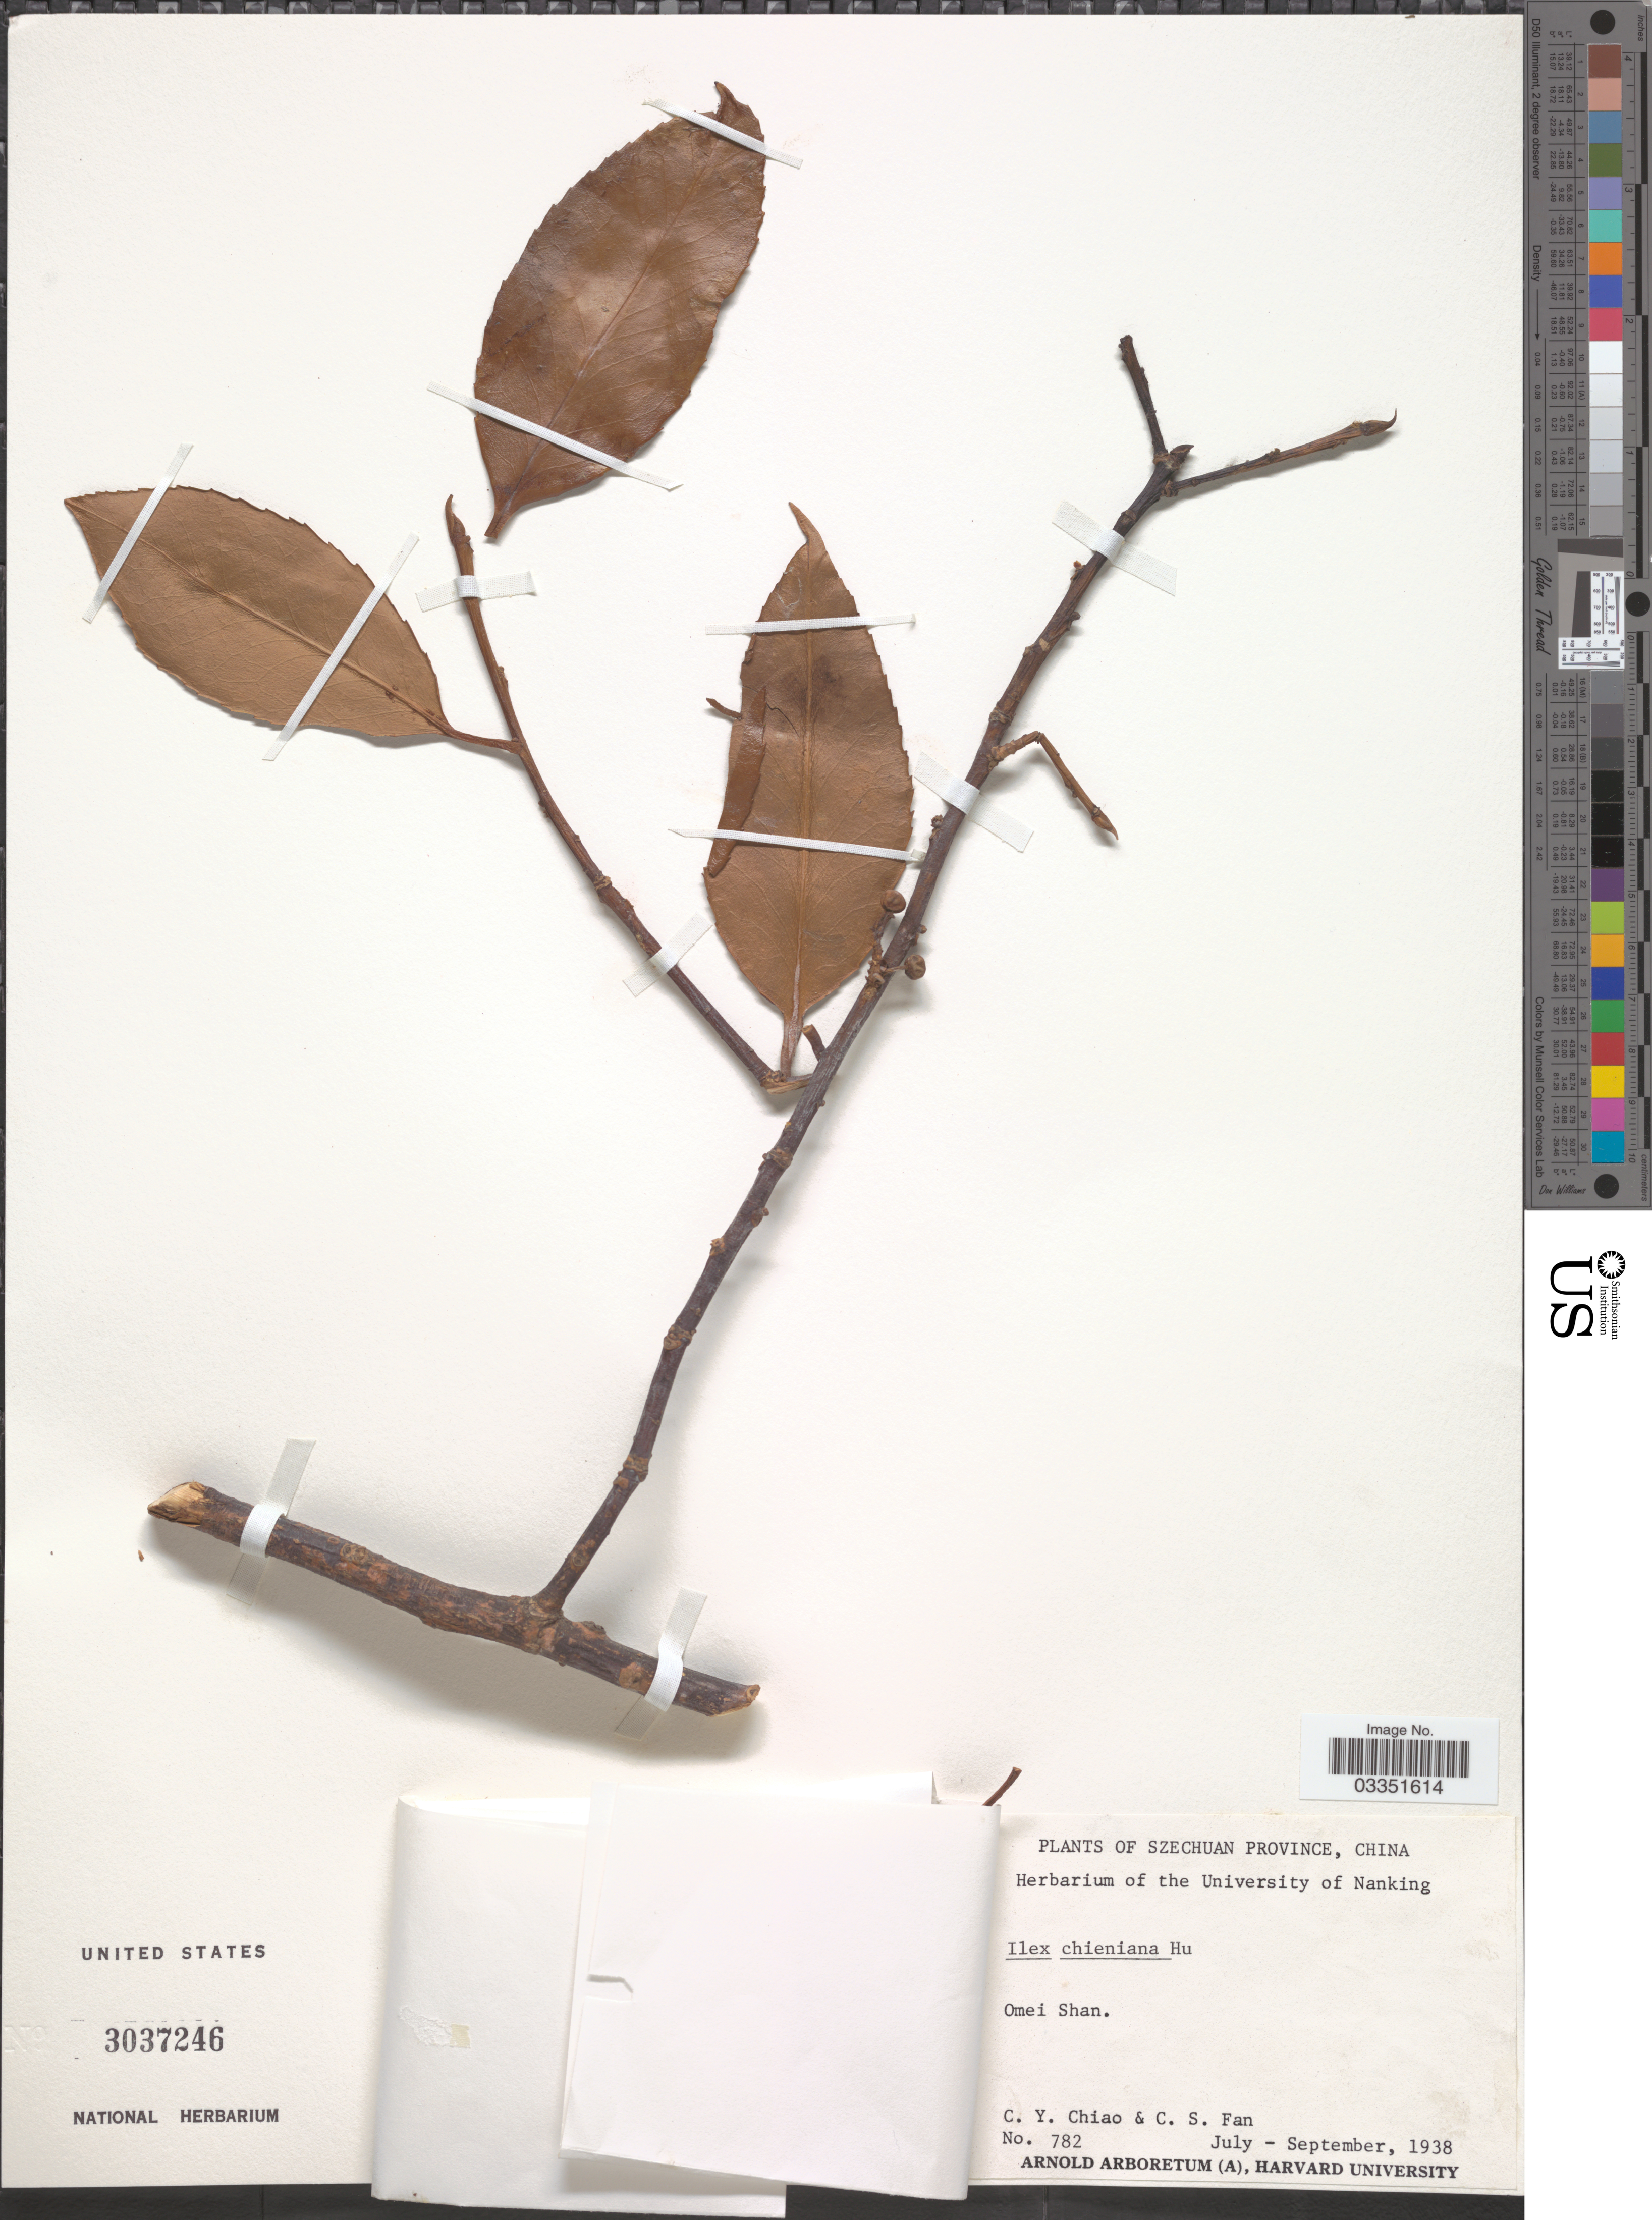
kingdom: Plantae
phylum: Tracheophyta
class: Magnoliopsida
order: Aquifoliales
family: Aquifoliaceae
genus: Ilex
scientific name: Ilex chieniana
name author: S.Y. Hu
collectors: C. Y. Chiao & C. S. Fan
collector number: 782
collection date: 1938-07/1938-09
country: China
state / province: Sichuan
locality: Szechuan Province. Omei Shan.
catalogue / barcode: US 3037246